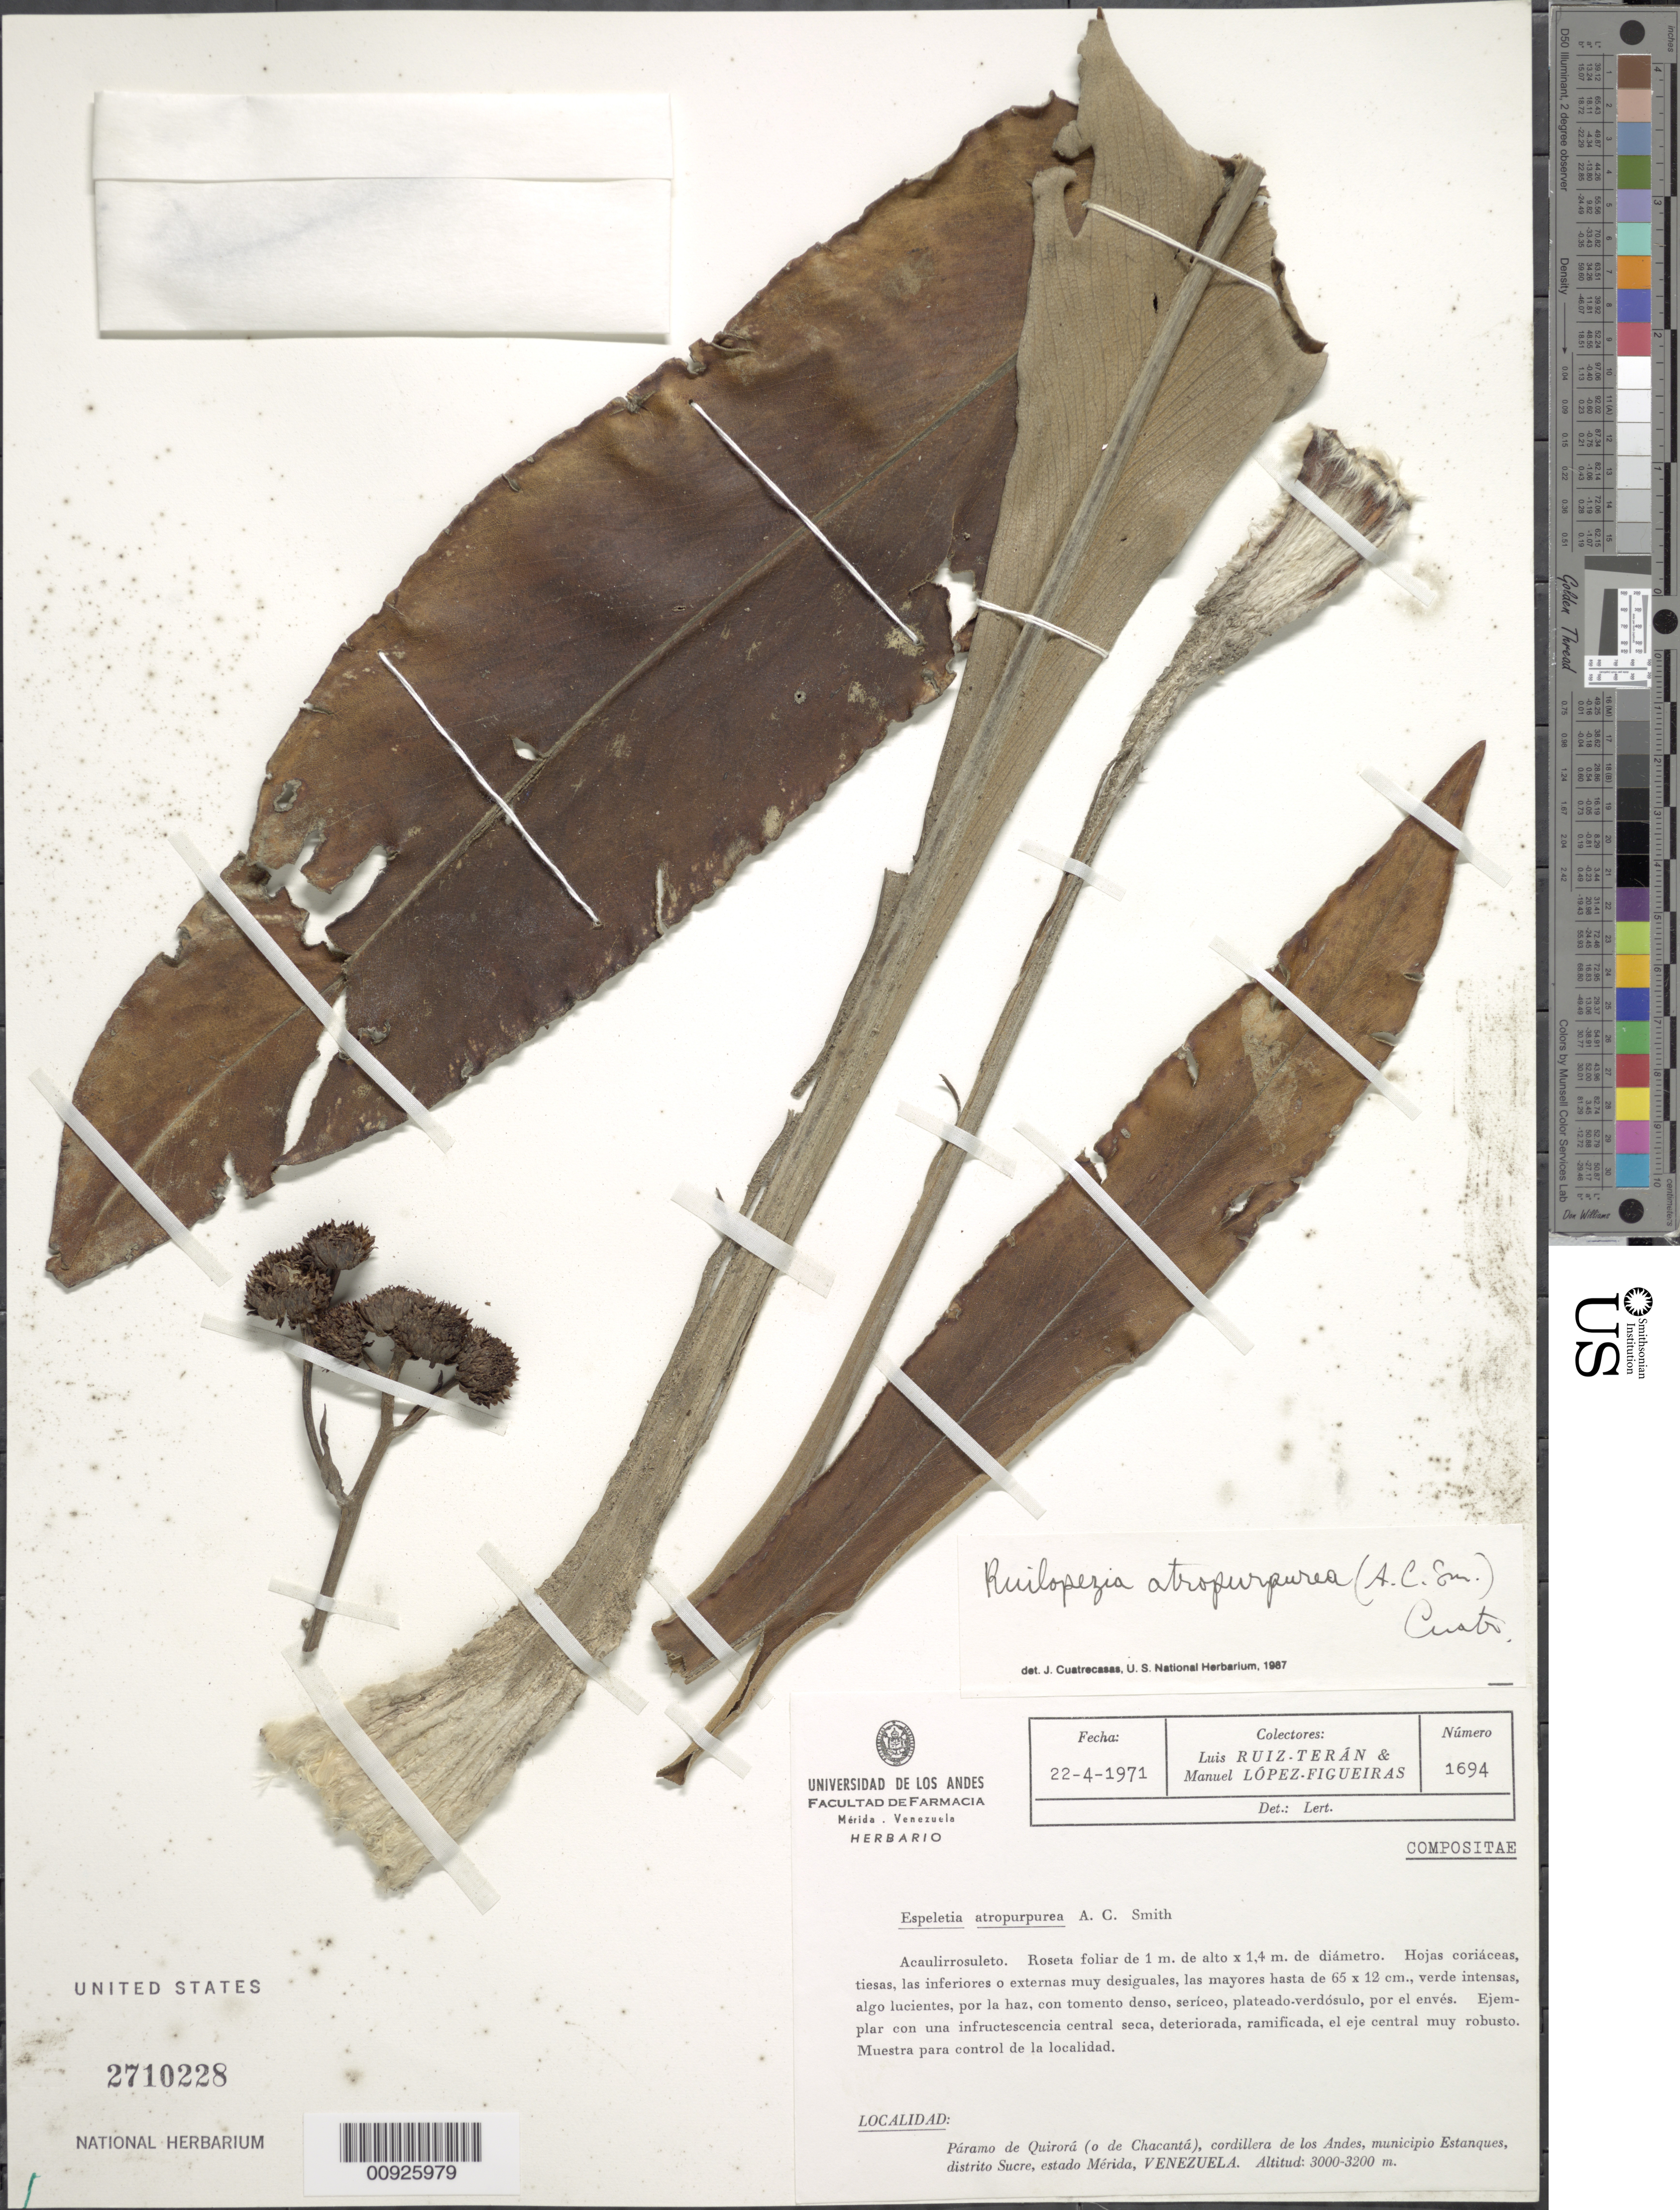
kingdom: Plantae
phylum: Tracheophyta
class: Magnoliopsida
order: Asterales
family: Asteraceae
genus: Ruilopezia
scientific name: Ruilopezia atropurpurea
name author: (A.C. Sm.) Cuatrec.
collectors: L. E. Ruíz-Terán & M. López Figueiras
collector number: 1694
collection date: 1971-04-22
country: Venezuela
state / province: Mérida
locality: P. de Quirorá. Páramo de Quirorá (o de Chacantá), Municipio Estanques, Distrito Sucre.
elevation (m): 3000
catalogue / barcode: US 2710228